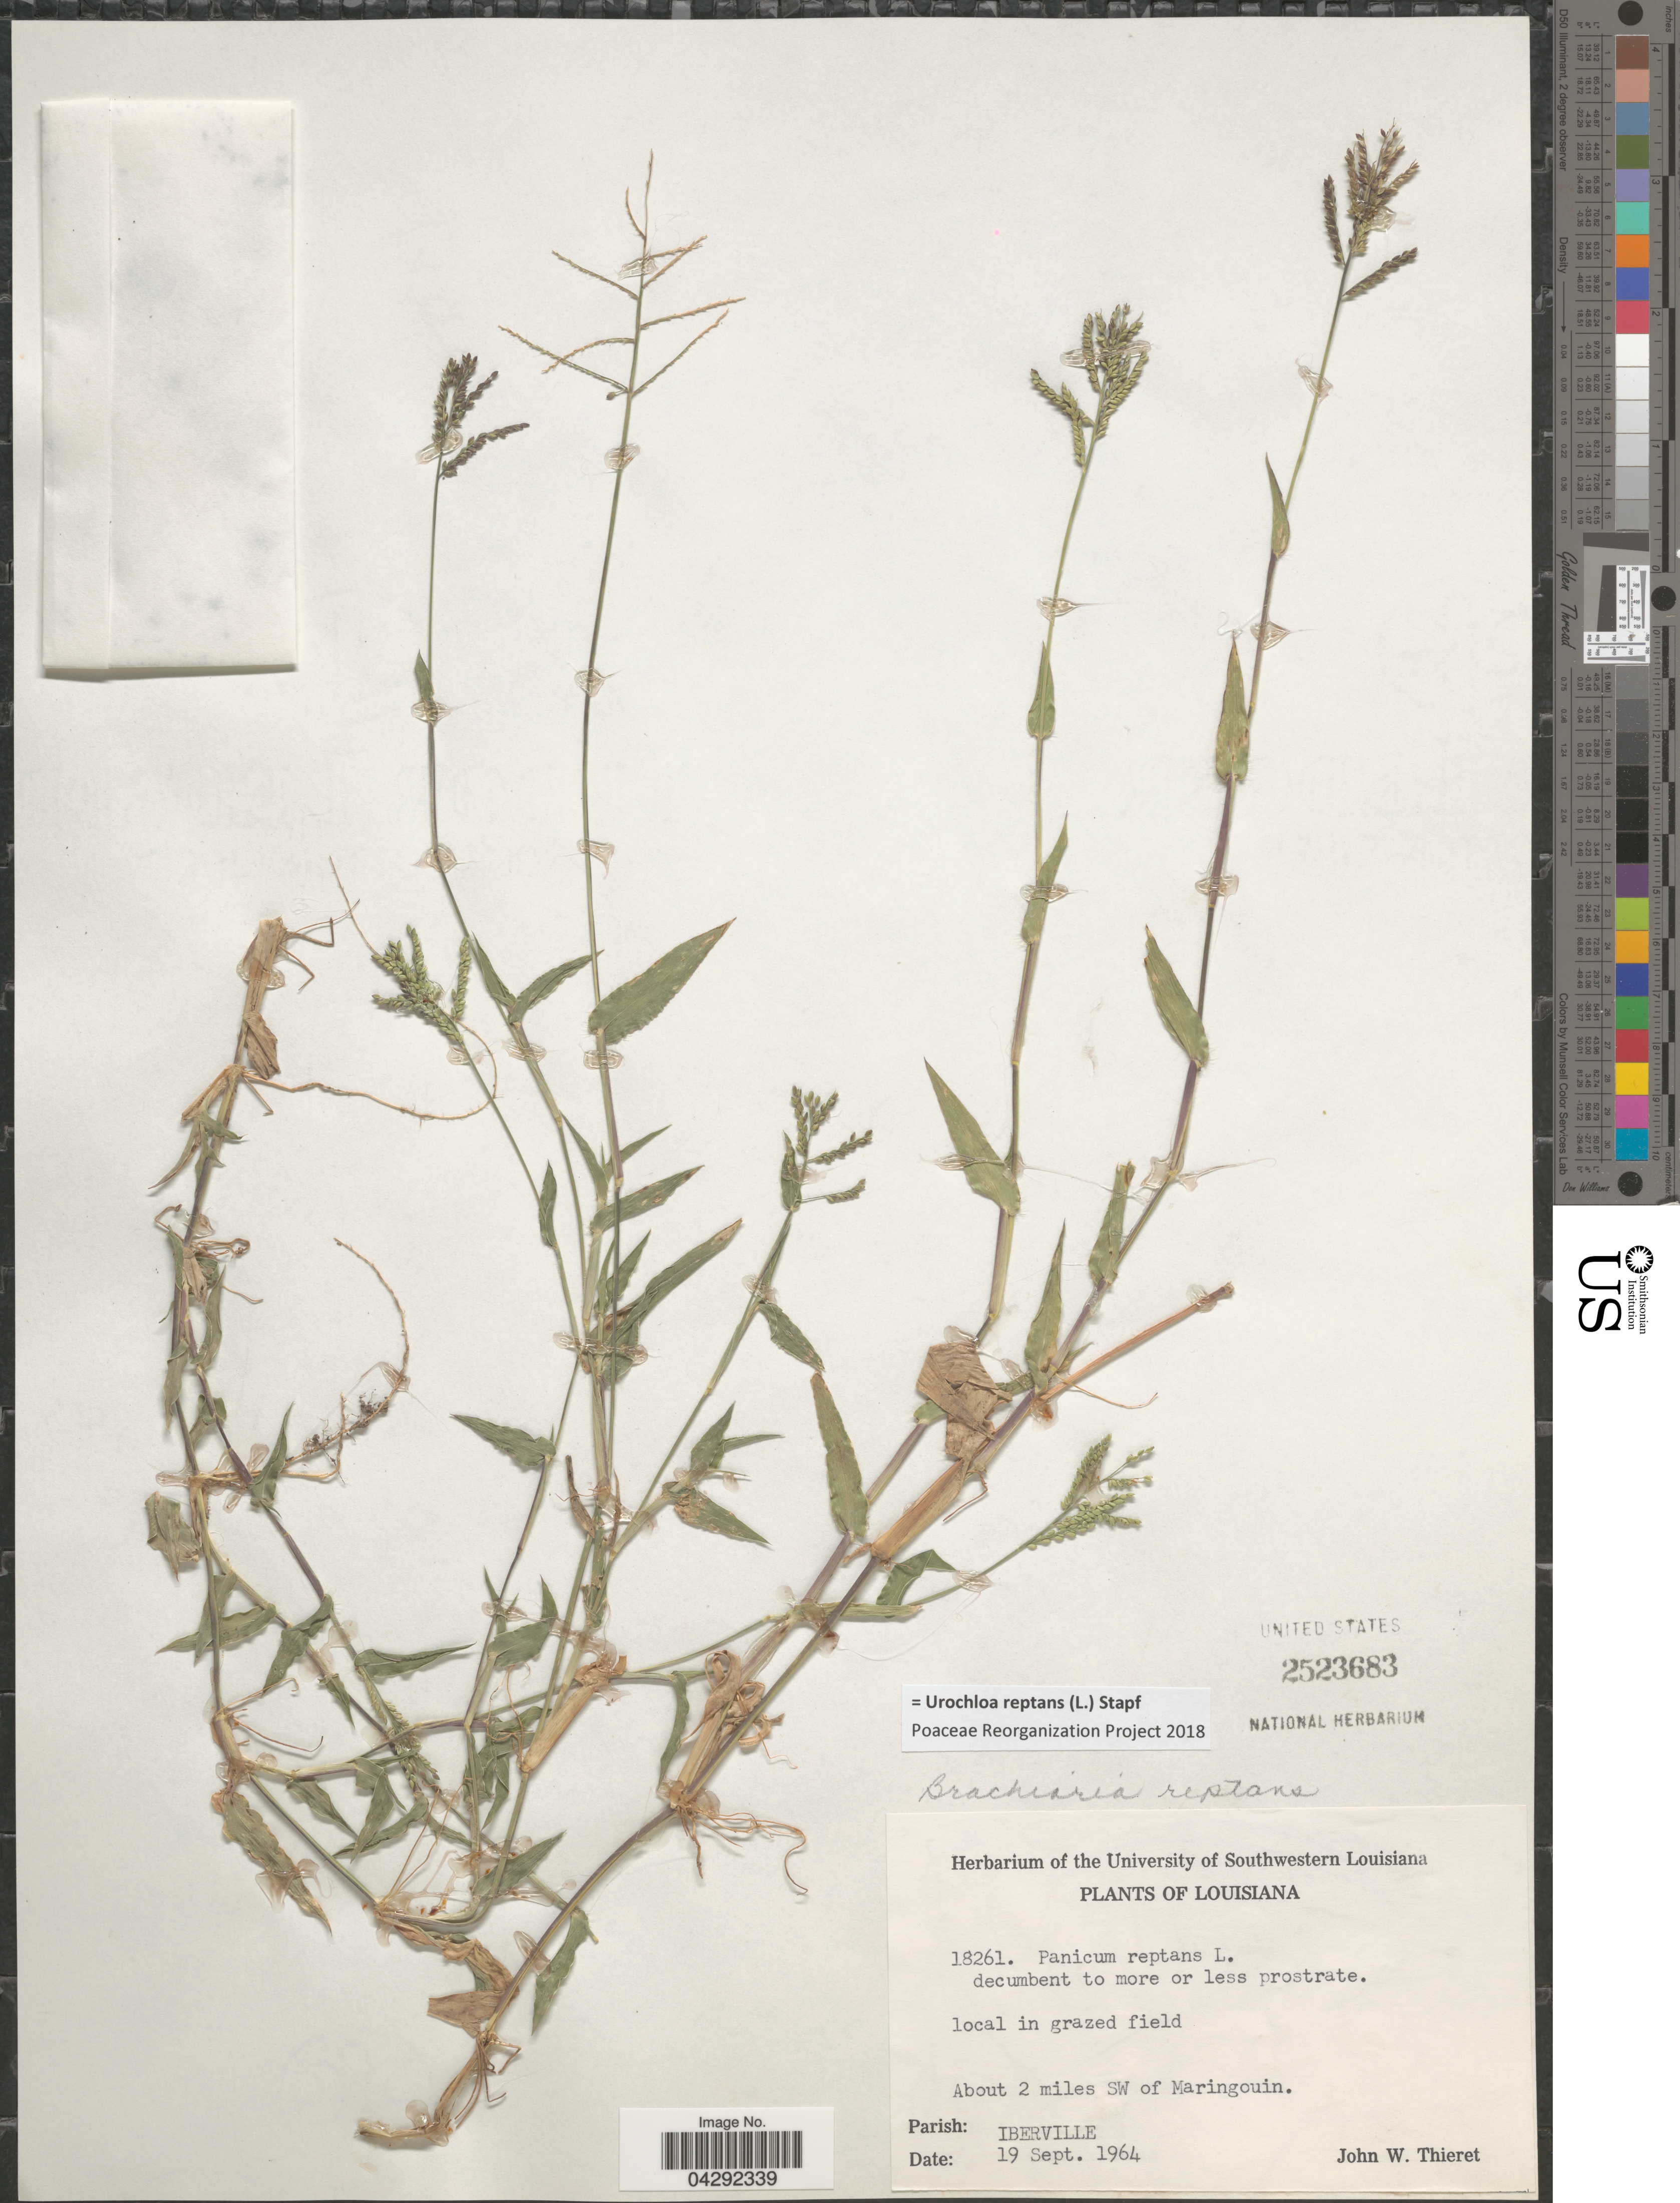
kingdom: Plantae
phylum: Tracheophyta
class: Liliopsida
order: Poales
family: Poaceae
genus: Urochloa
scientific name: Urochloa reptans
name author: (L.) Stapf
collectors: J. W. Thieret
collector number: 18261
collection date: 1964-09-19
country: United States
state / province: Louisiana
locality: About 2 miles SW of Maringouin. Parish: Iberville.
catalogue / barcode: US 2523683